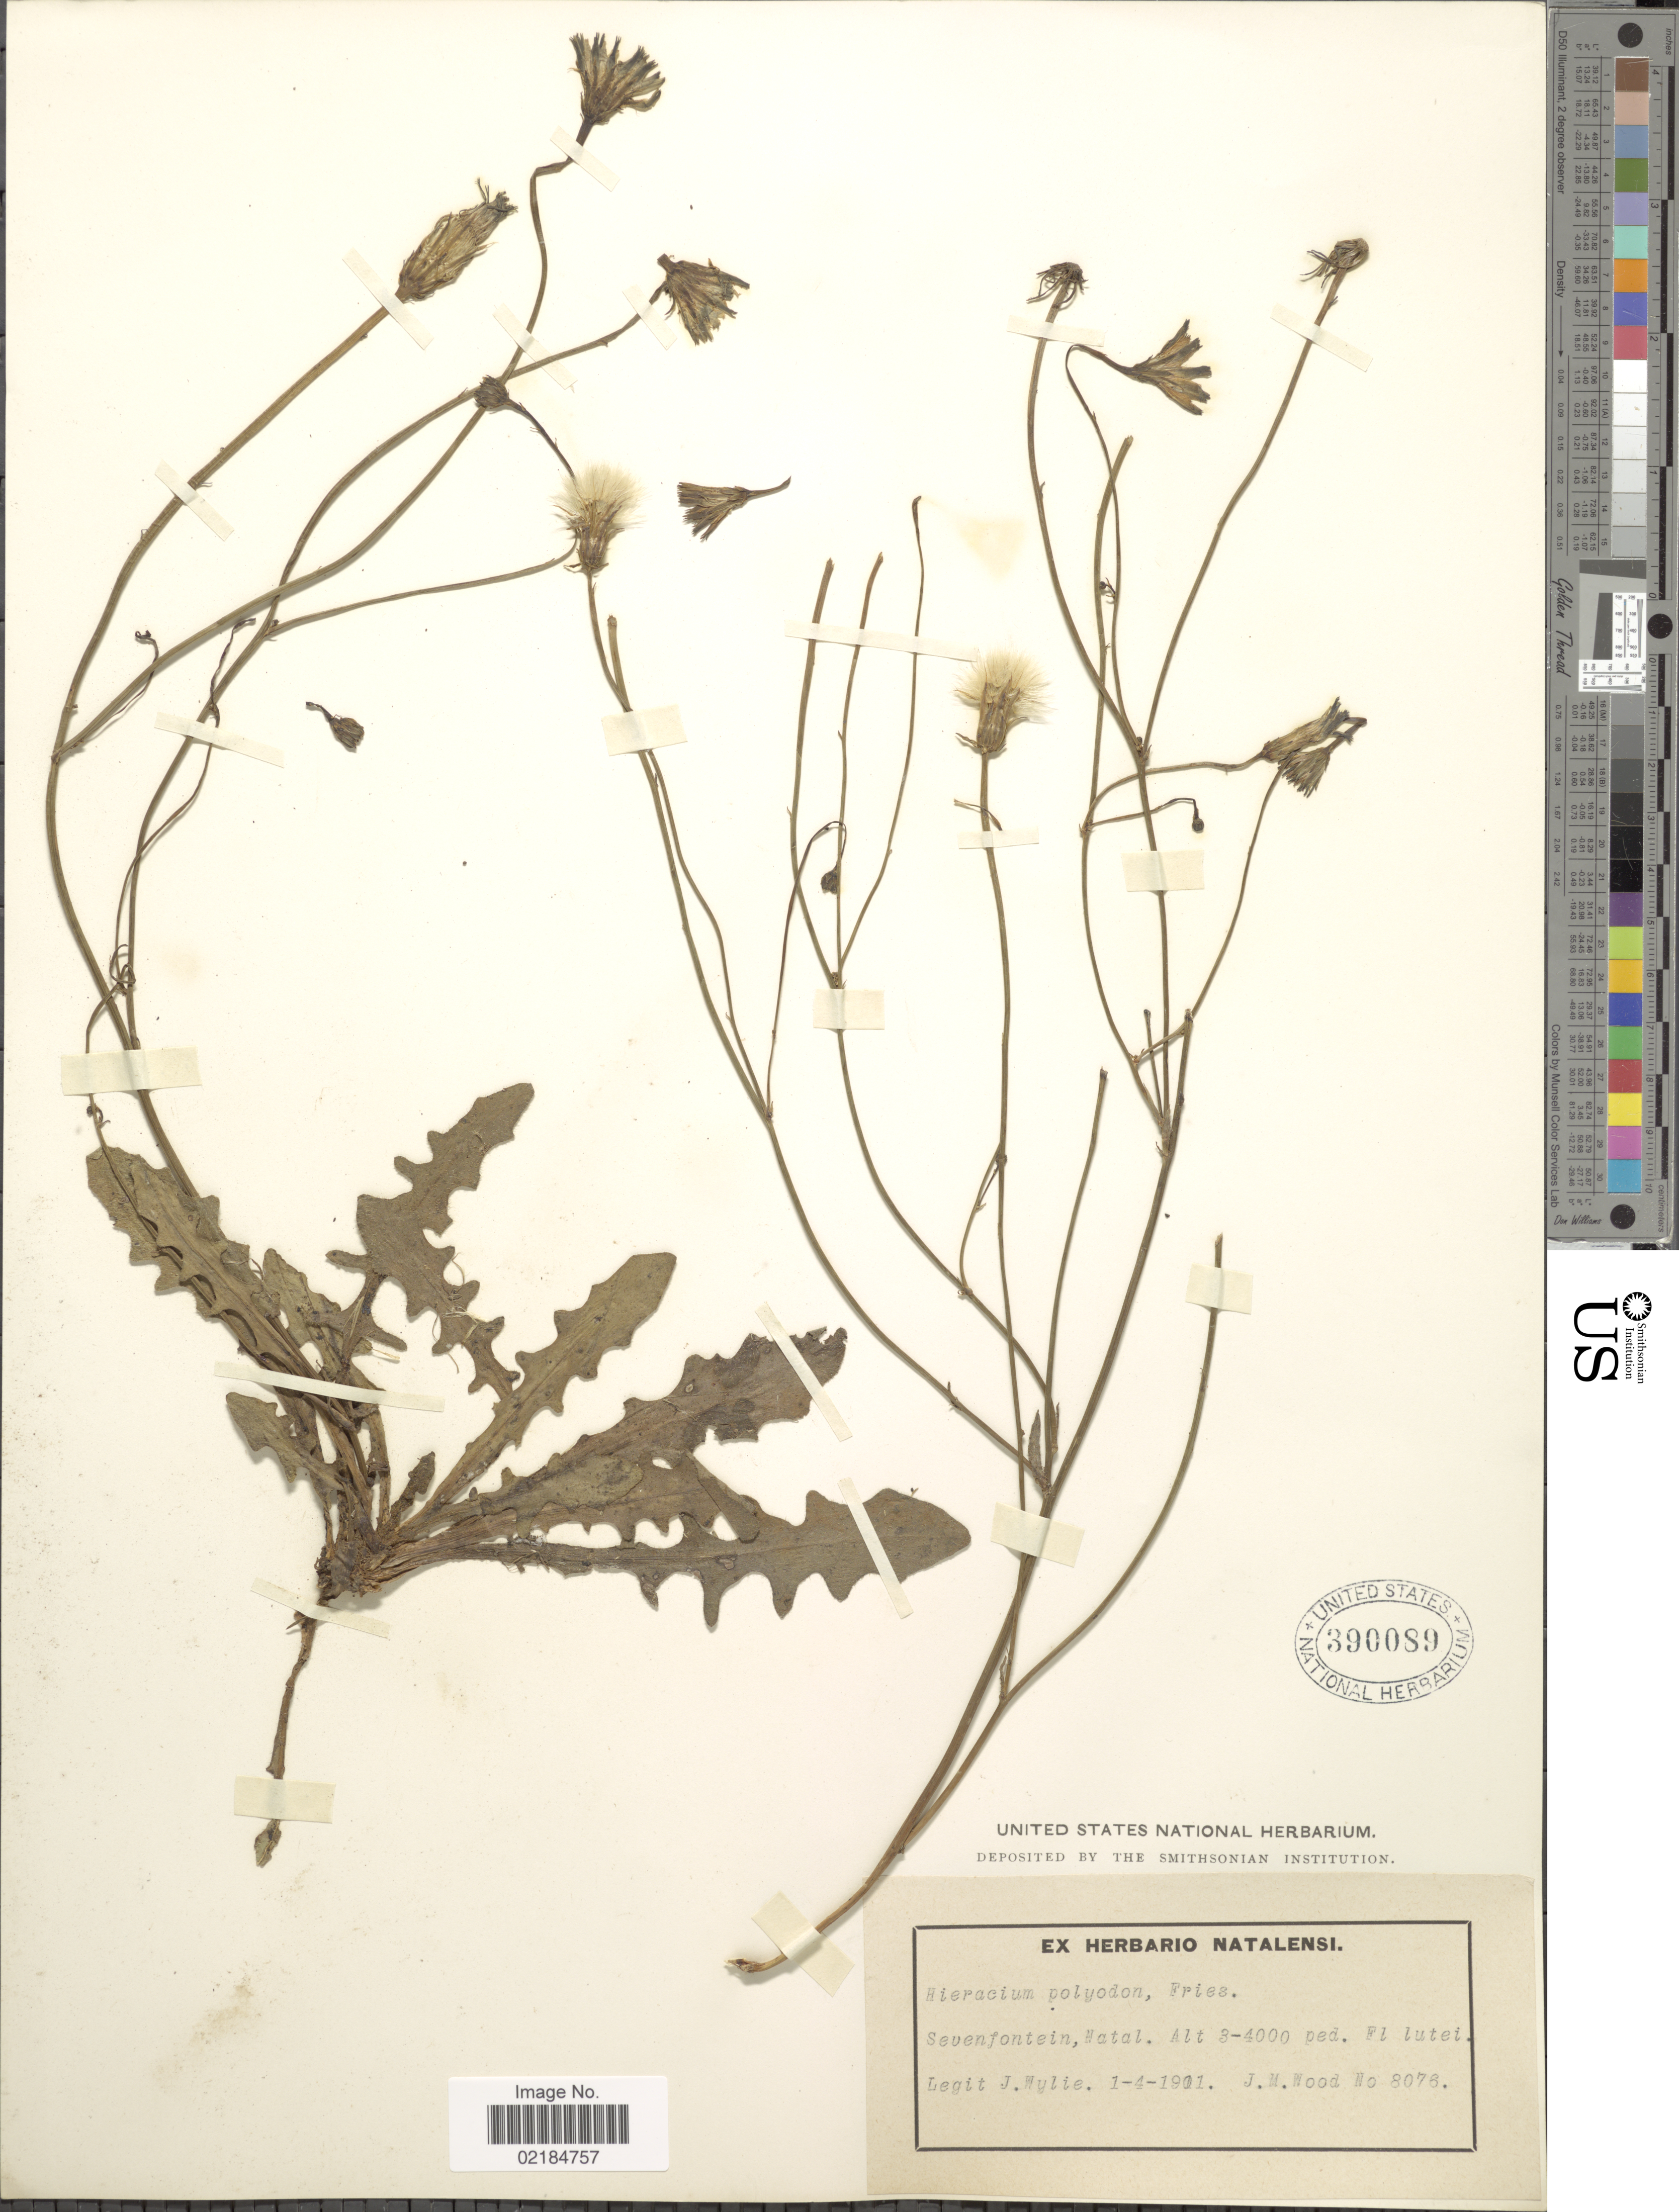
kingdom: Plantae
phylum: Tracheophyta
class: Magnoliopsida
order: Asterales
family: Asteraceae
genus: Hieracium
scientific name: Hieracium polyodon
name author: Fr.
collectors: J. Wylie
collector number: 8076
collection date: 1901-04-01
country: South Africa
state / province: KwaZulu-Natal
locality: Sevenfontein, Natal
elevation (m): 914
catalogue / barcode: US 390089